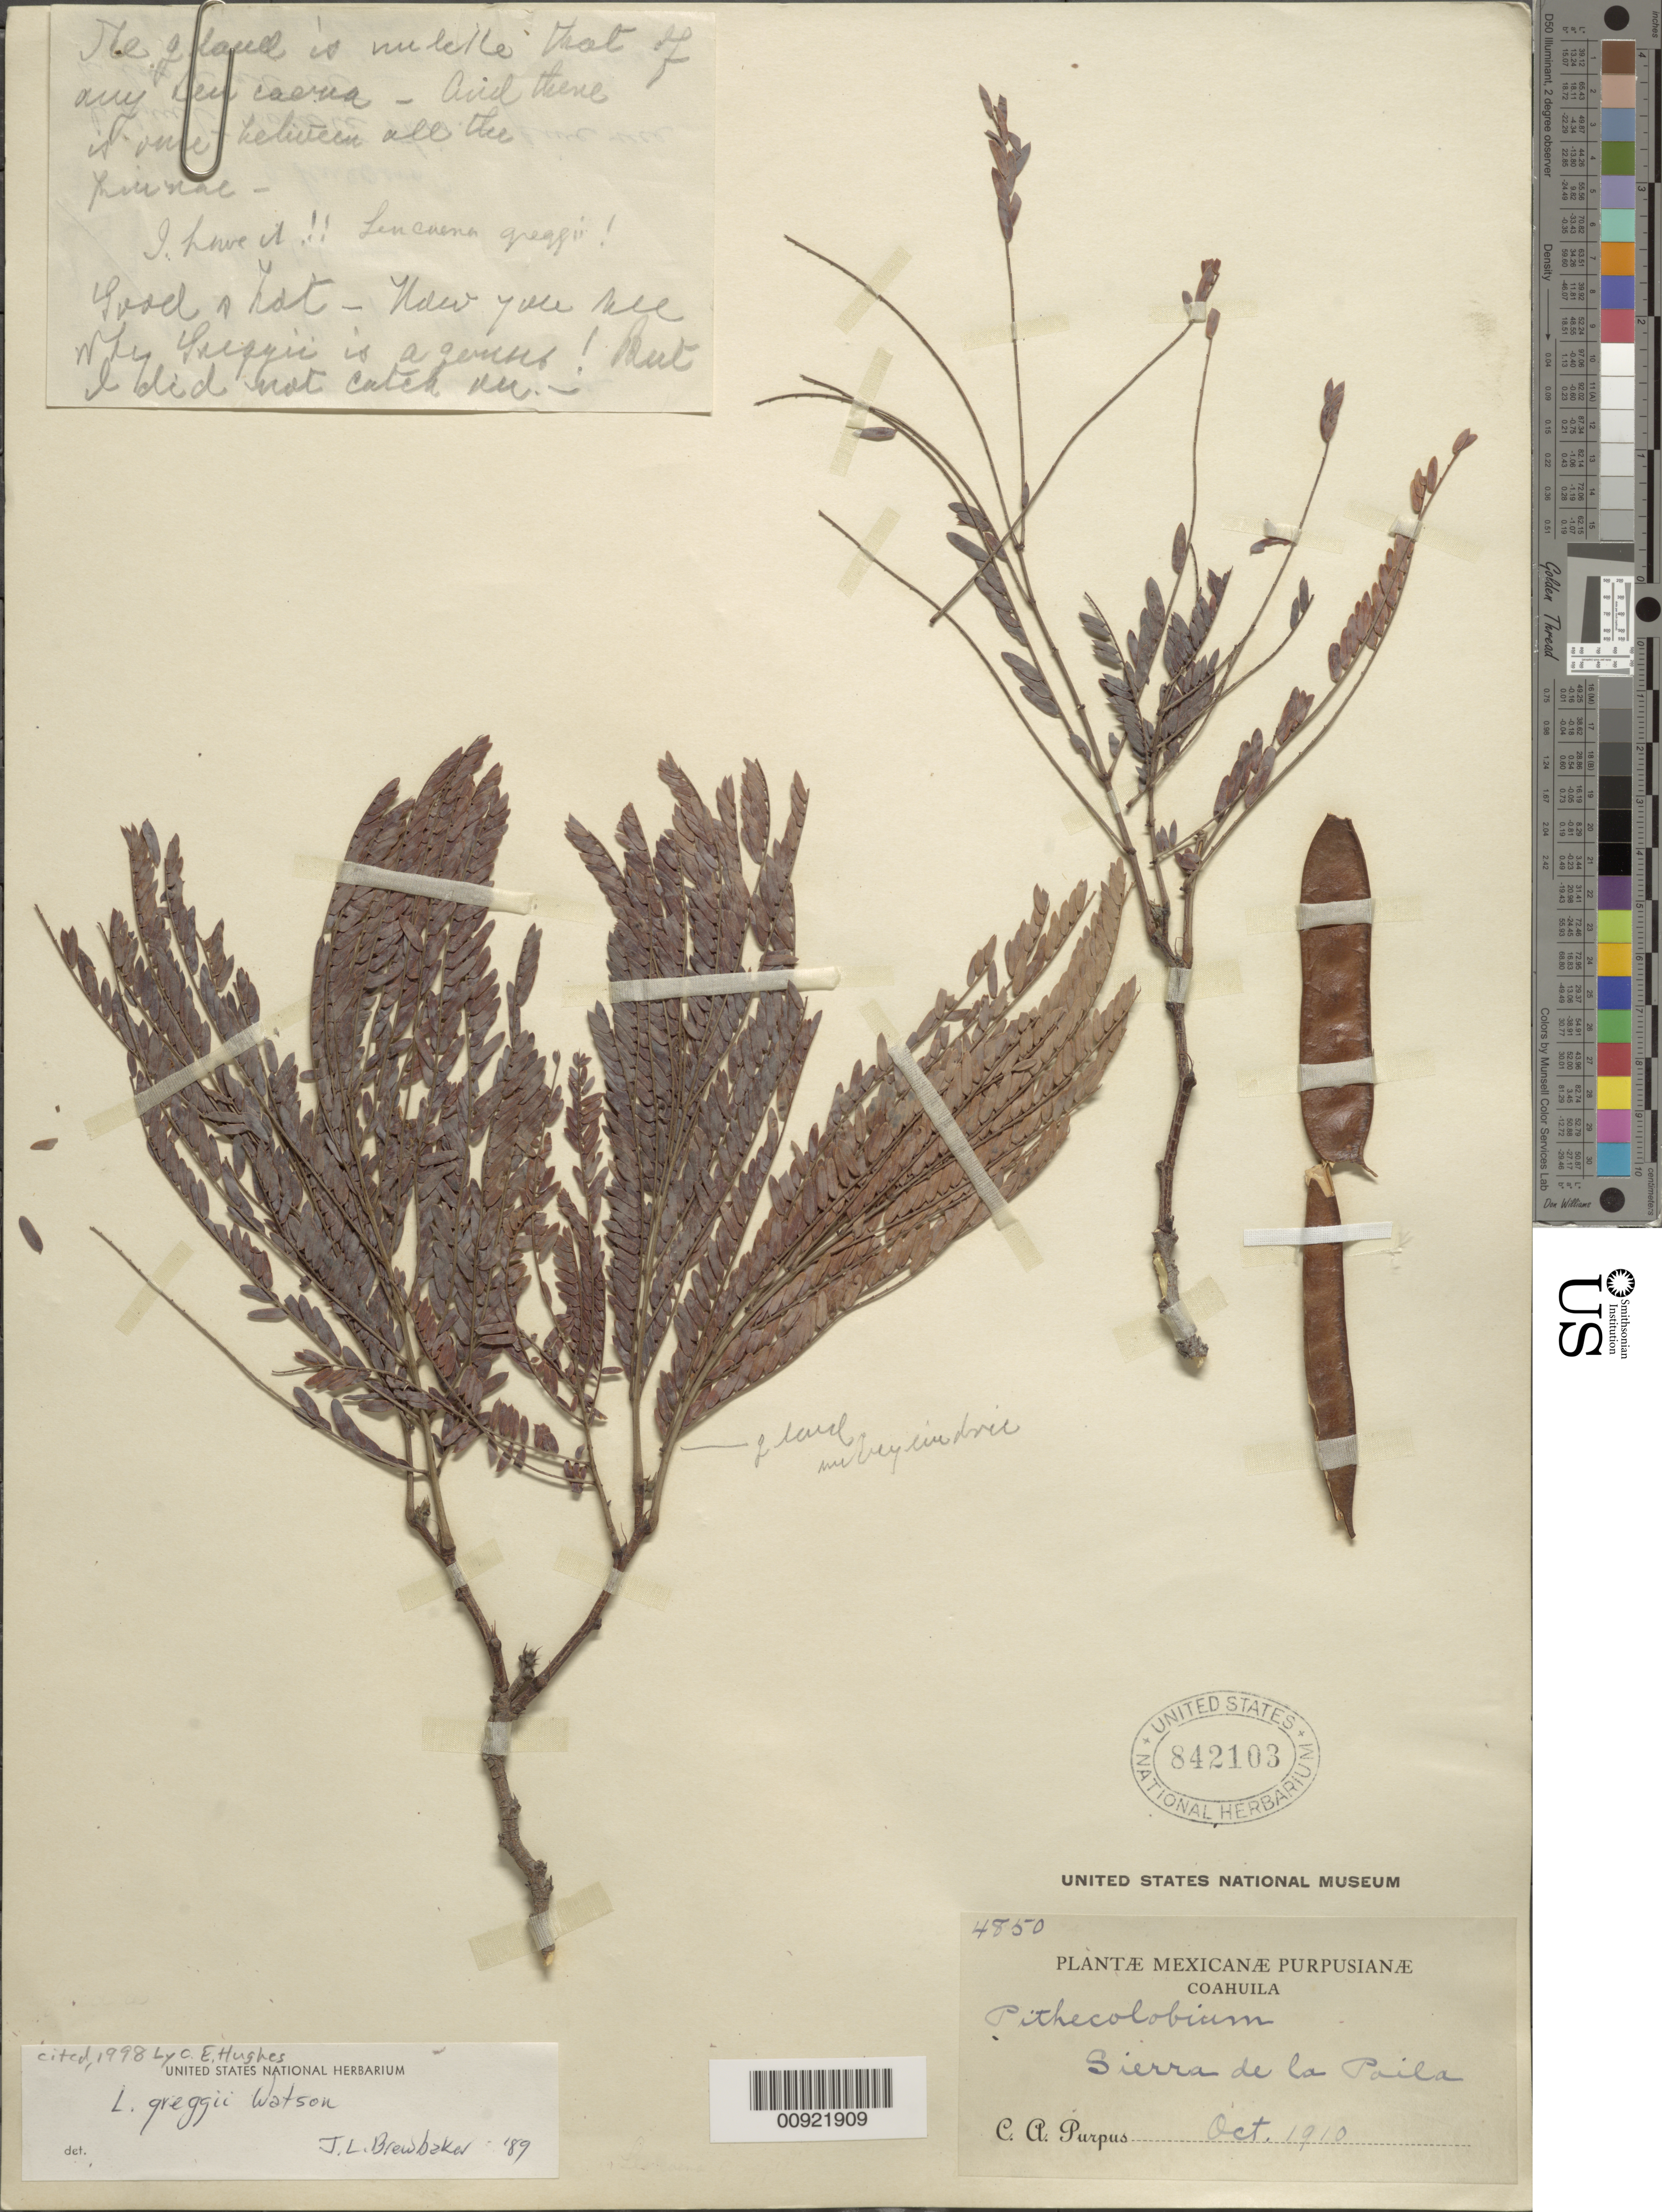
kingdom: Plantae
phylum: Tracheophyta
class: Magnoliopsida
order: Fabales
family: Fabaceae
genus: Leucaena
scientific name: Leucaena greggii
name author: S. Watson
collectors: C. A. Purpus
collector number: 4850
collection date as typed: Oct 1910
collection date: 1910-10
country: Mexico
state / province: Coahuila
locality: Sierra de la Paila, Coahuila.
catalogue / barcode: US 842103